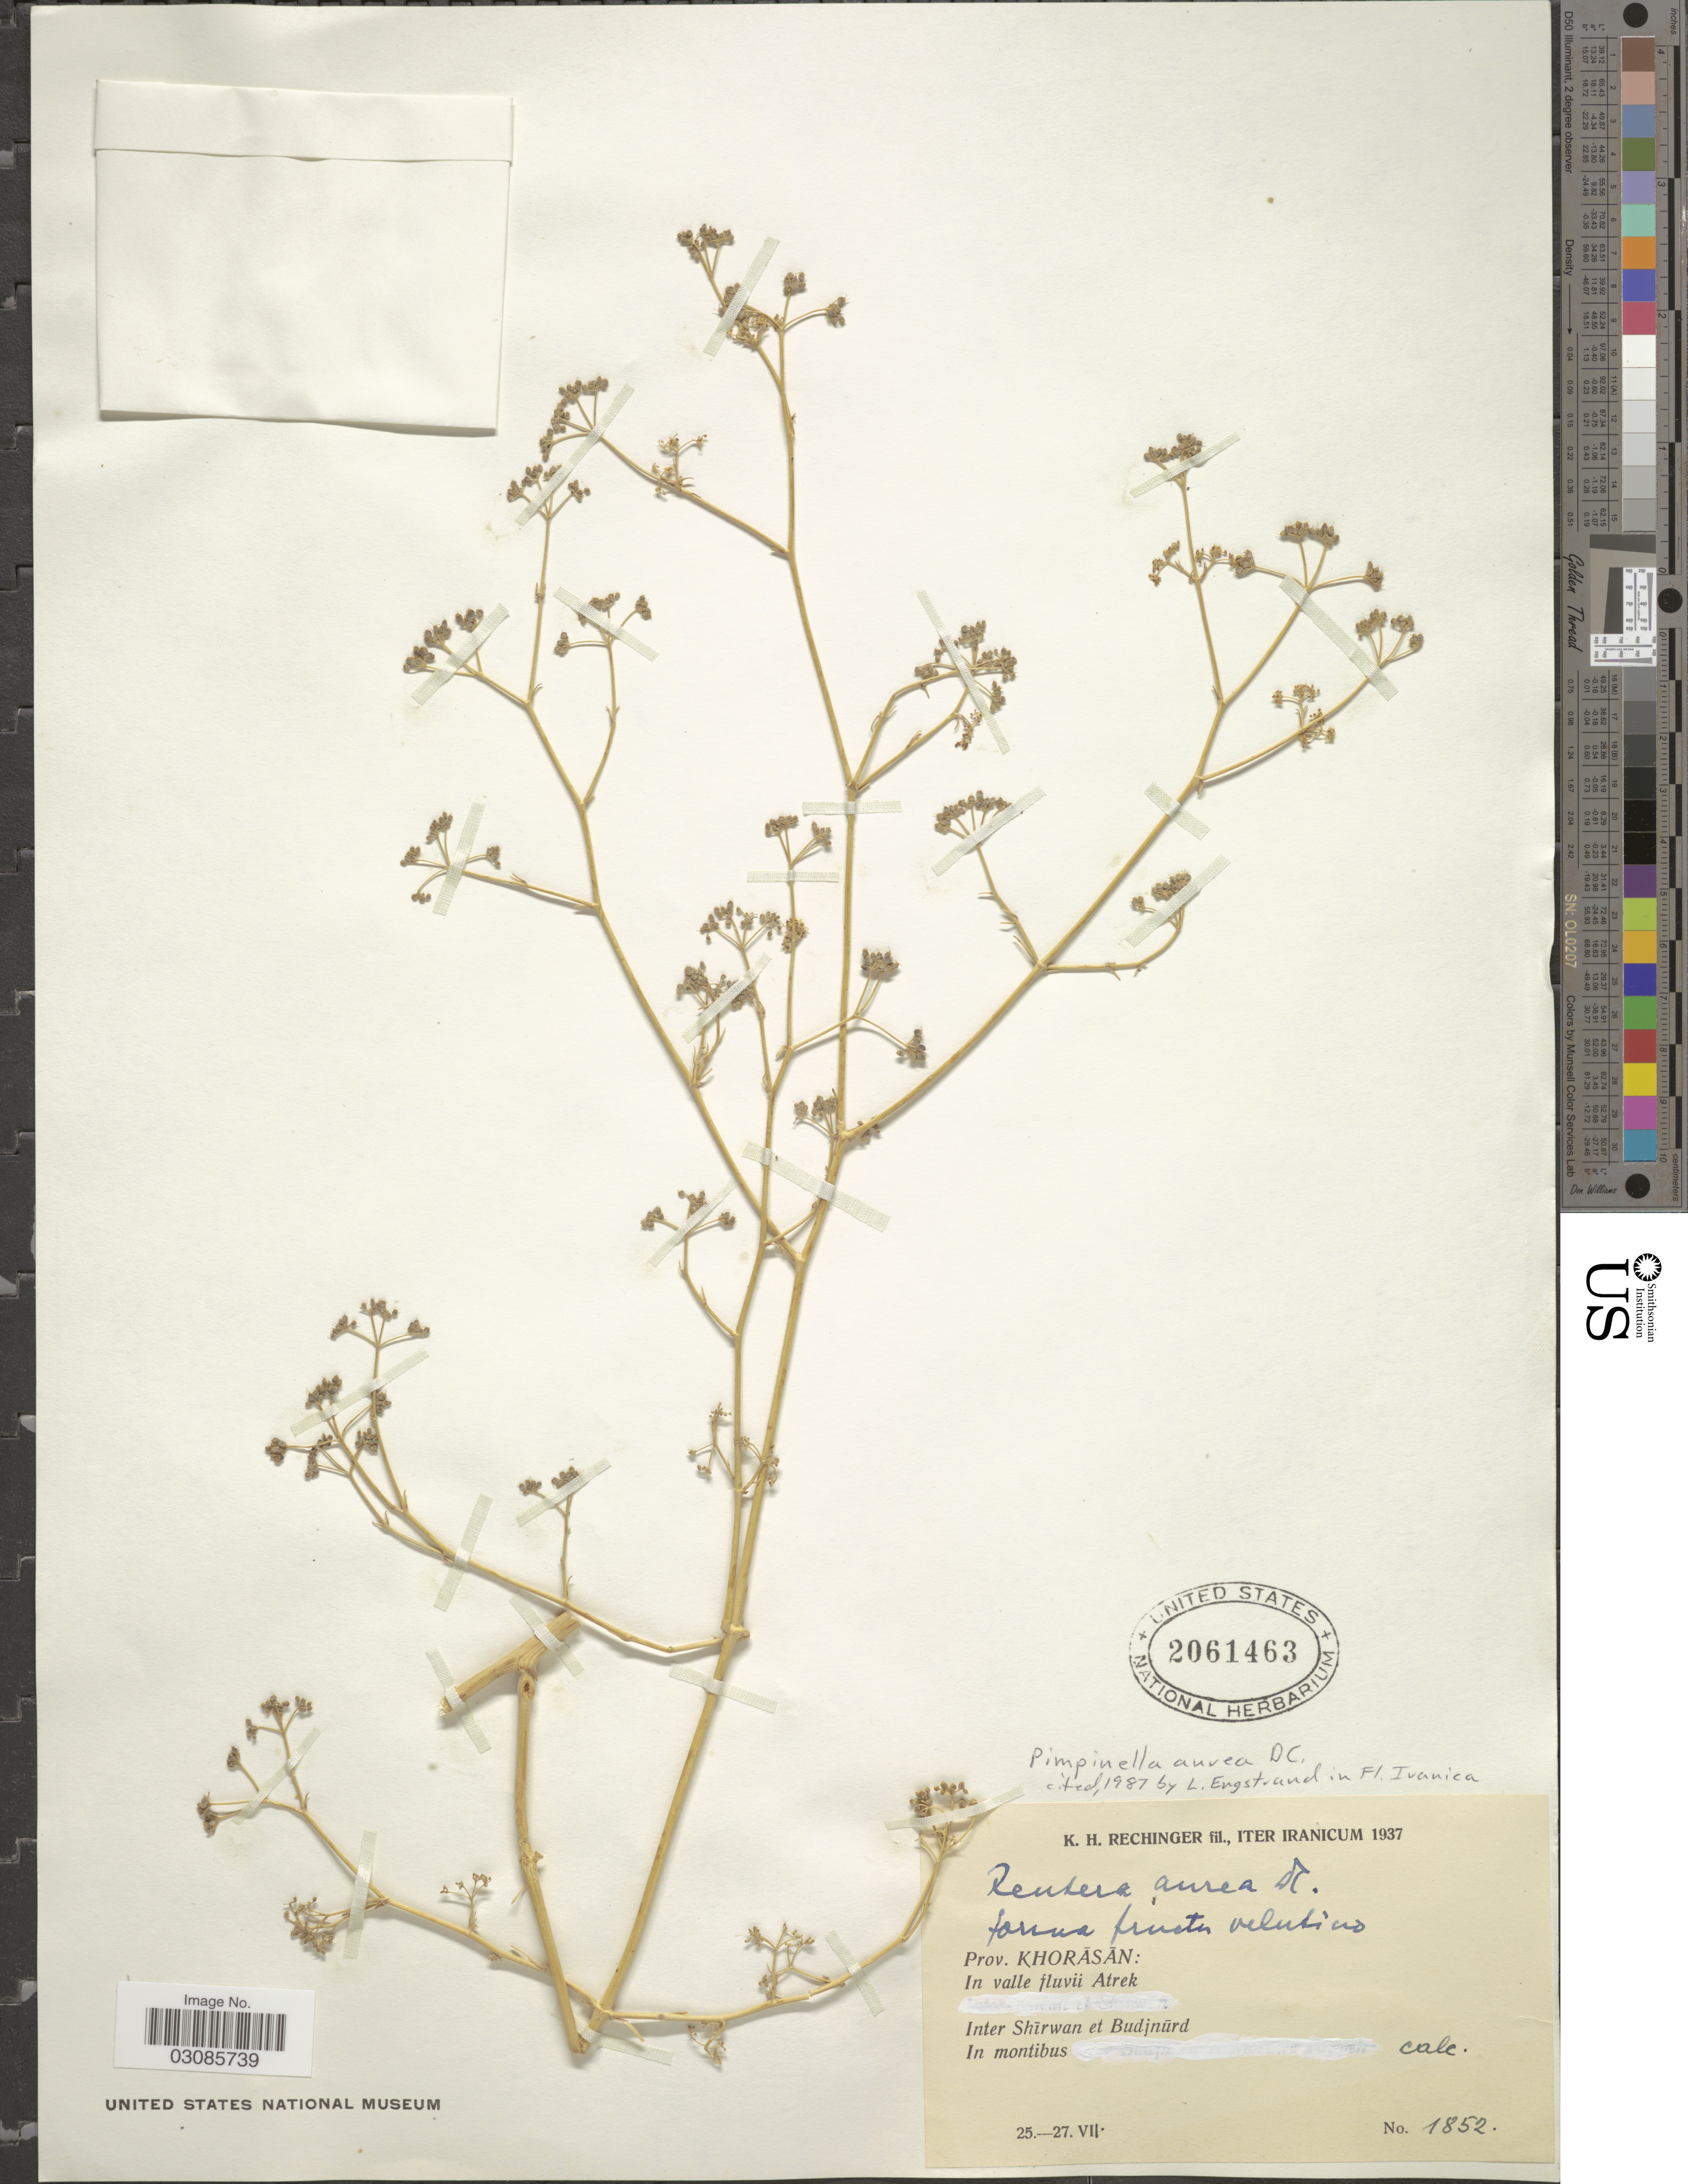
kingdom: Plantae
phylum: Tracheophyta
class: Magnoliopsida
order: Apiales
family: Apiaceae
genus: Pimpinella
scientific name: Pimpinella aurea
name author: DC.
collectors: K. H. Rechinger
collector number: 1852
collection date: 1937-07-25/1937-07-27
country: Iran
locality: Prov. Khorāsān: In valle fluvii Atrek. Inter Shīrwan et Budjnūrd. In montibus calc.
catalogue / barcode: US 2061463